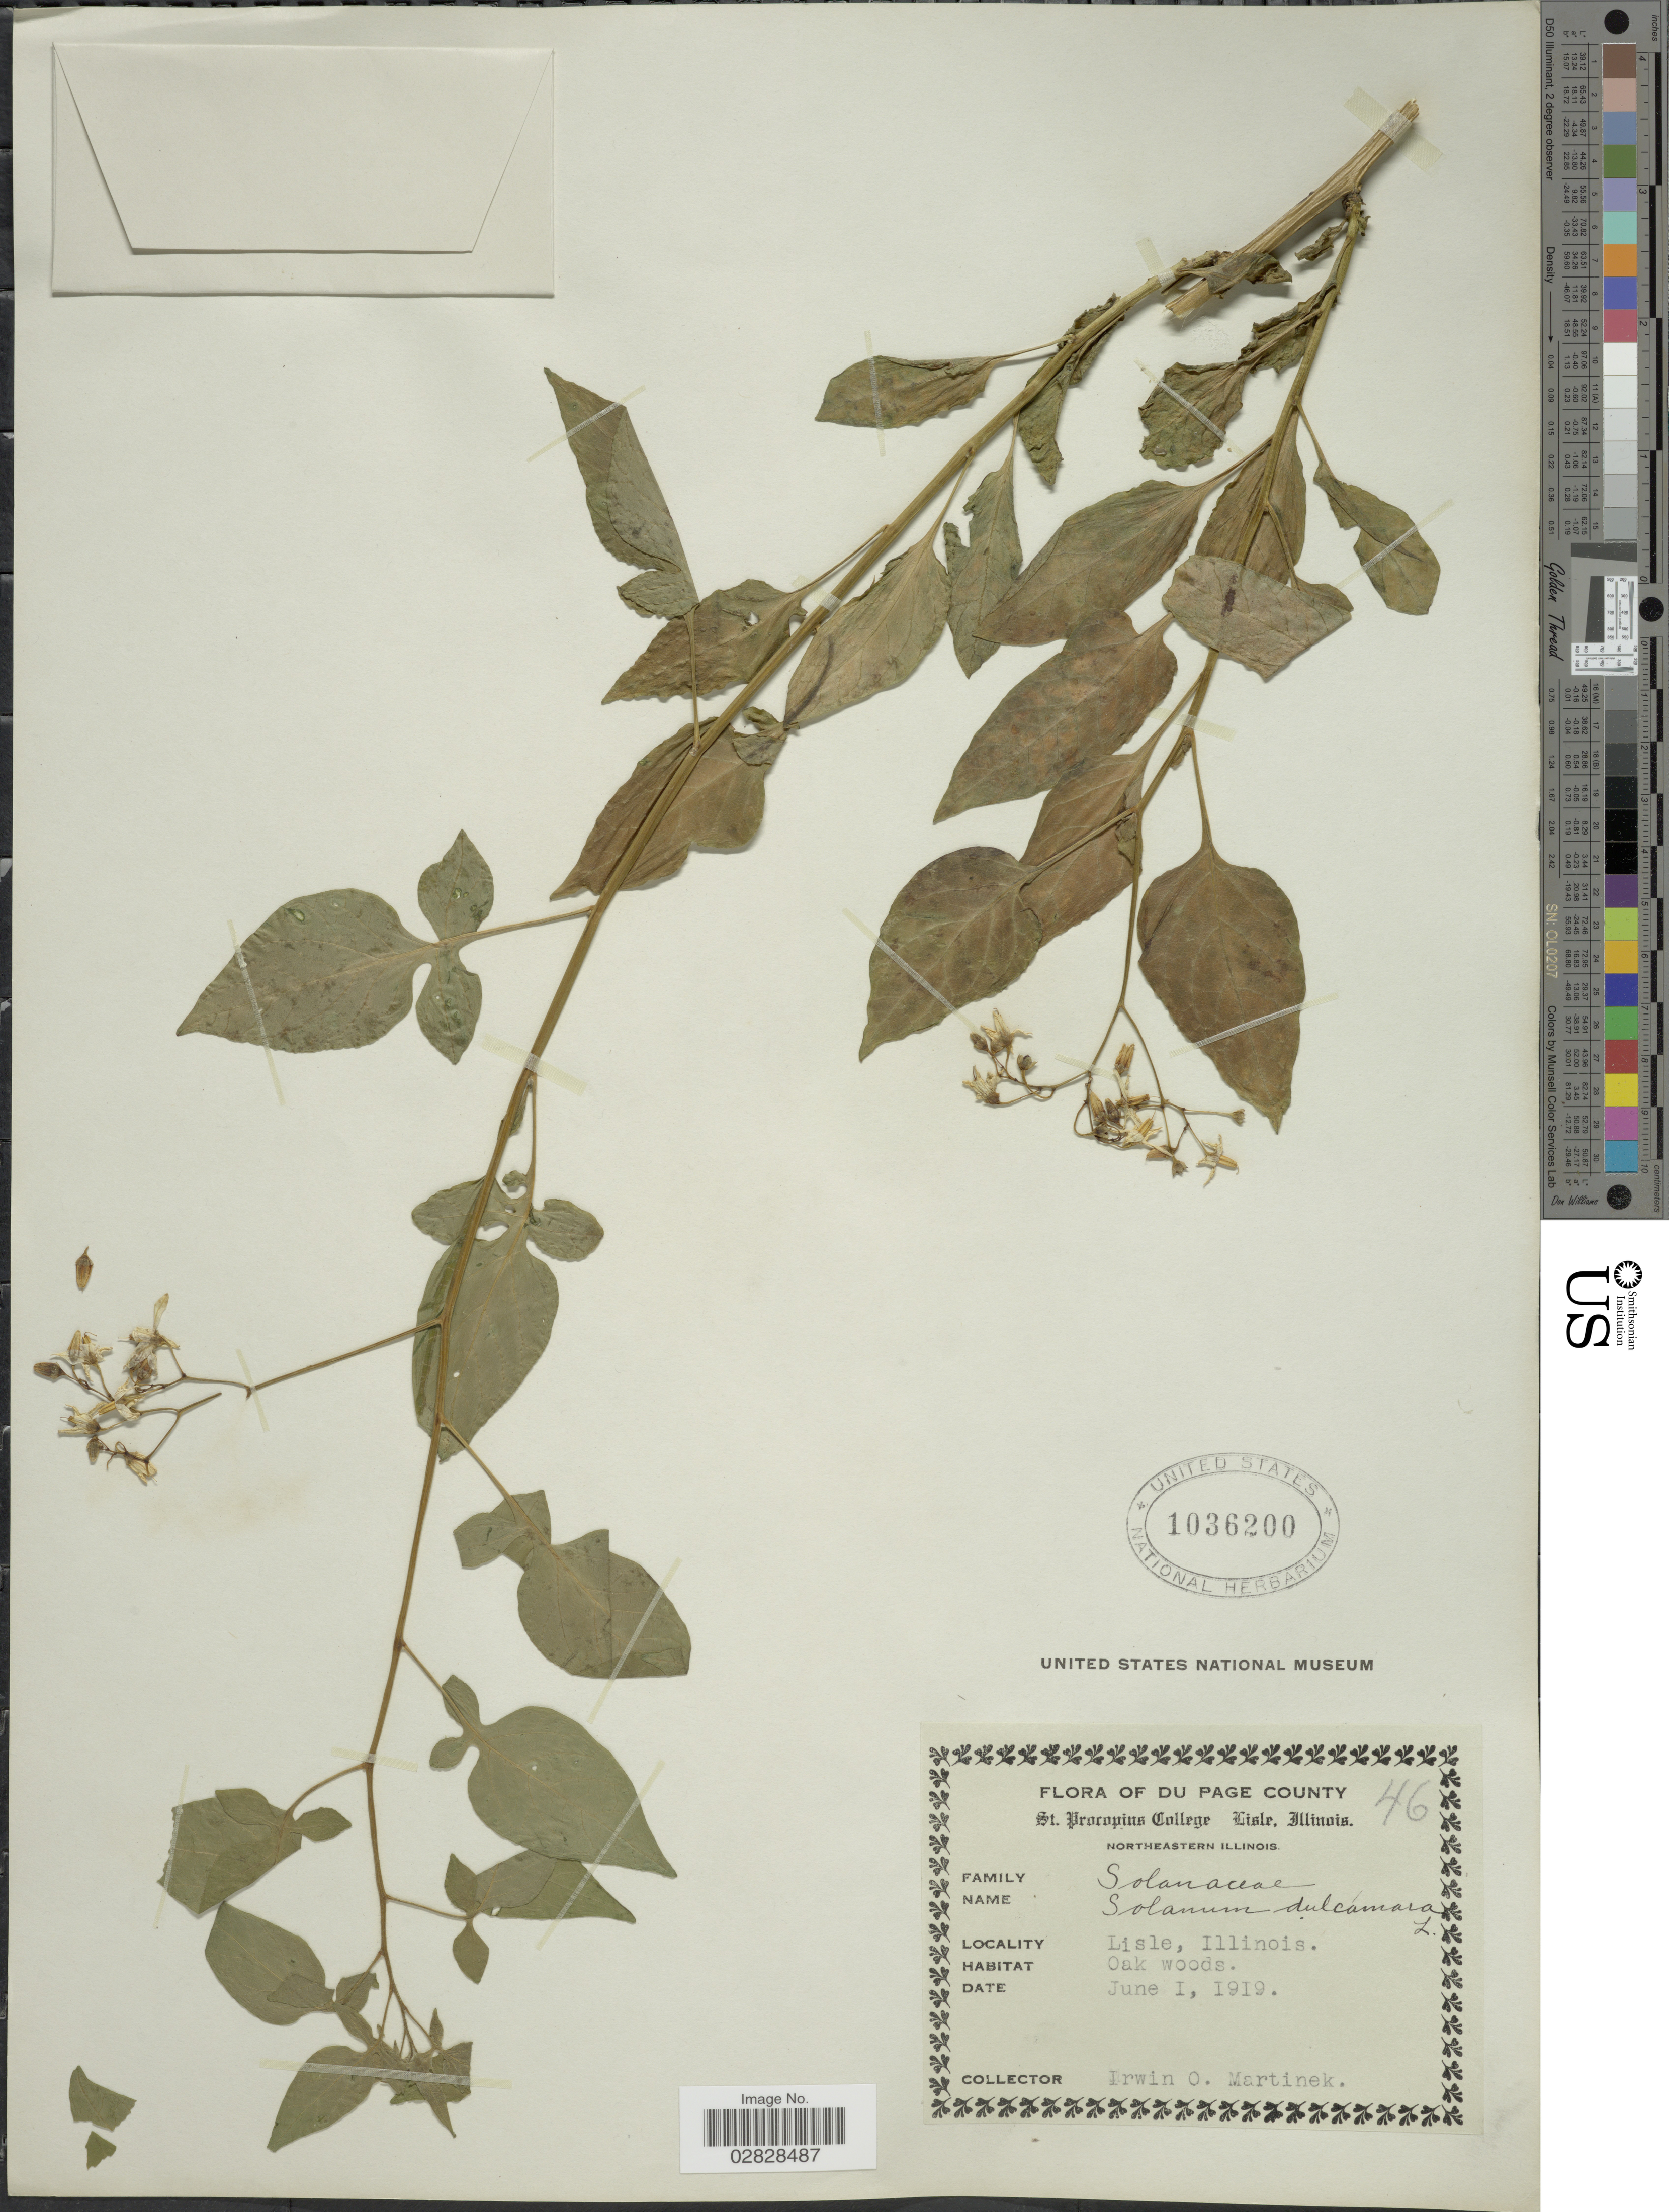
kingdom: Plantae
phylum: Tracheophyta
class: Magnoliopsida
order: Solanales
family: Solanaceae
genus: Solanum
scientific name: Solanum dulcamara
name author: L.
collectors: I. Martinek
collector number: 46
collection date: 1919-06-01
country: United States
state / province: Illinois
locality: Lisle. Oak woods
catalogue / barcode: US 1036200